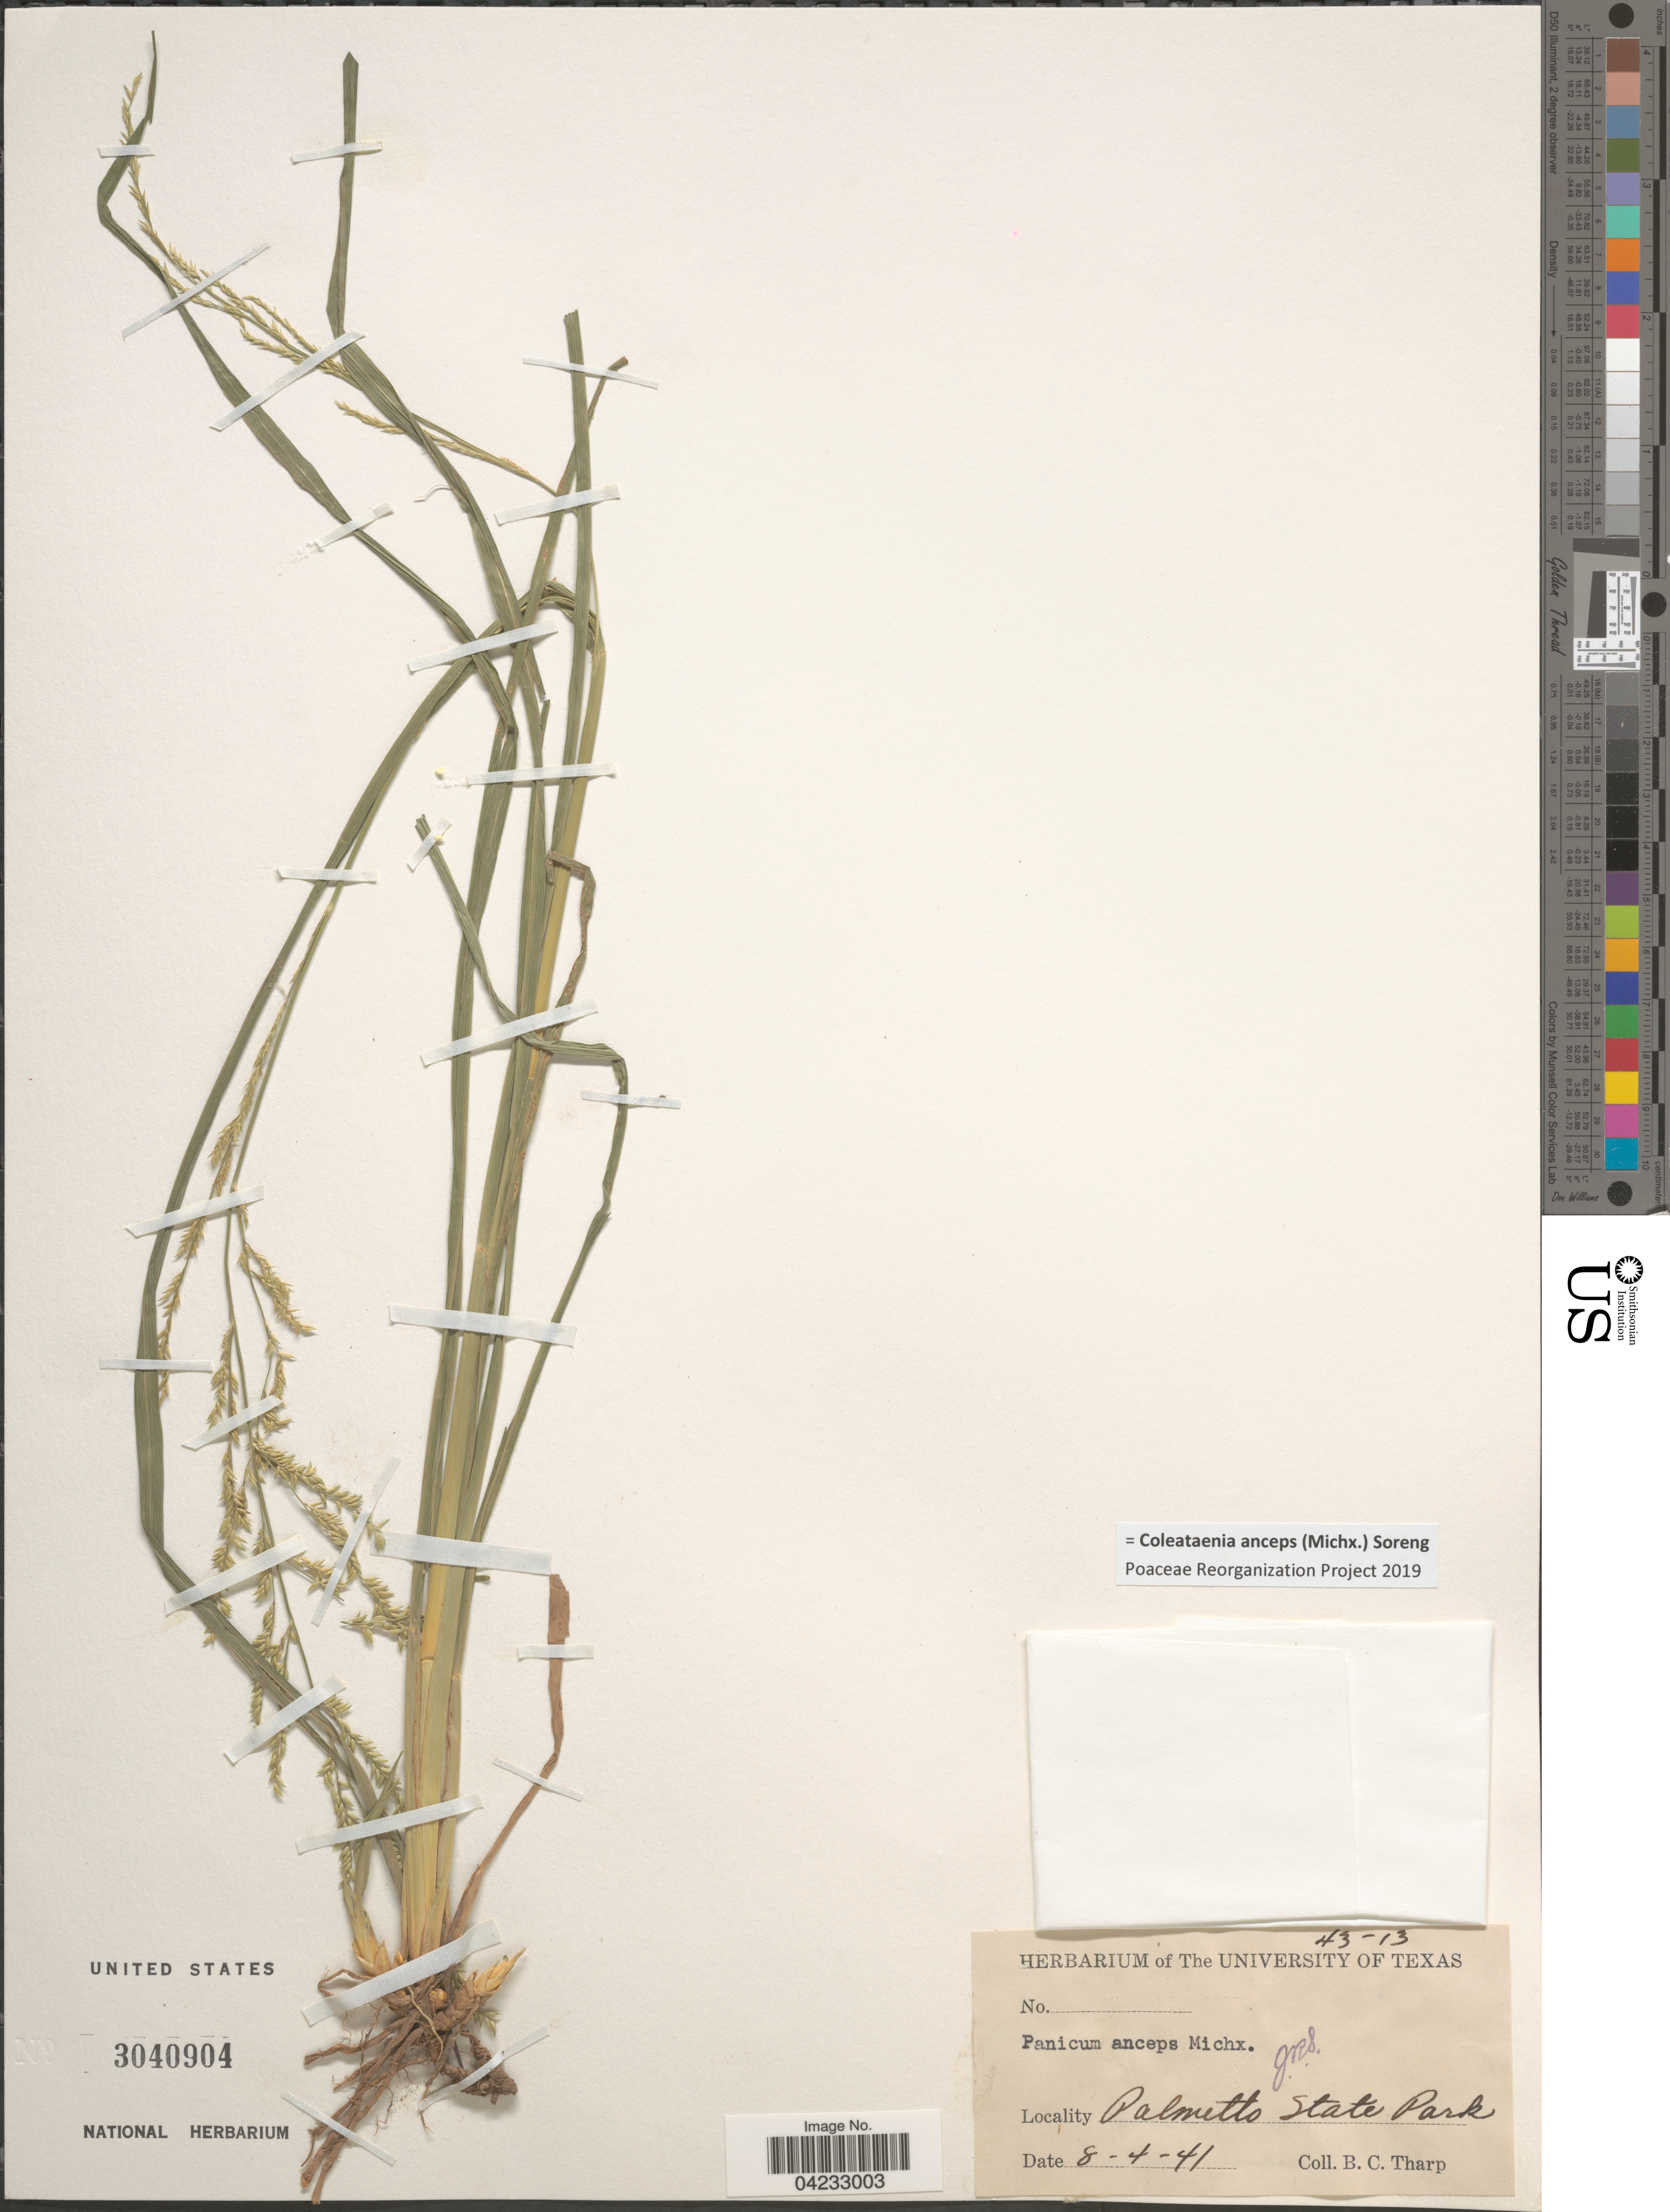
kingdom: Plantae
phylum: Tracheophyta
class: Liliopsida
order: Poales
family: Poaceae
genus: Coleataenia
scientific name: Coleataenia anceps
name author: (Michx.) Soreng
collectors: B. C. Tharp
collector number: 43-13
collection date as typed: Transcribed d/m/y: 4/8/41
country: United States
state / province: Texas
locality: Palmetto State Park.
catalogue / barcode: US 3040904